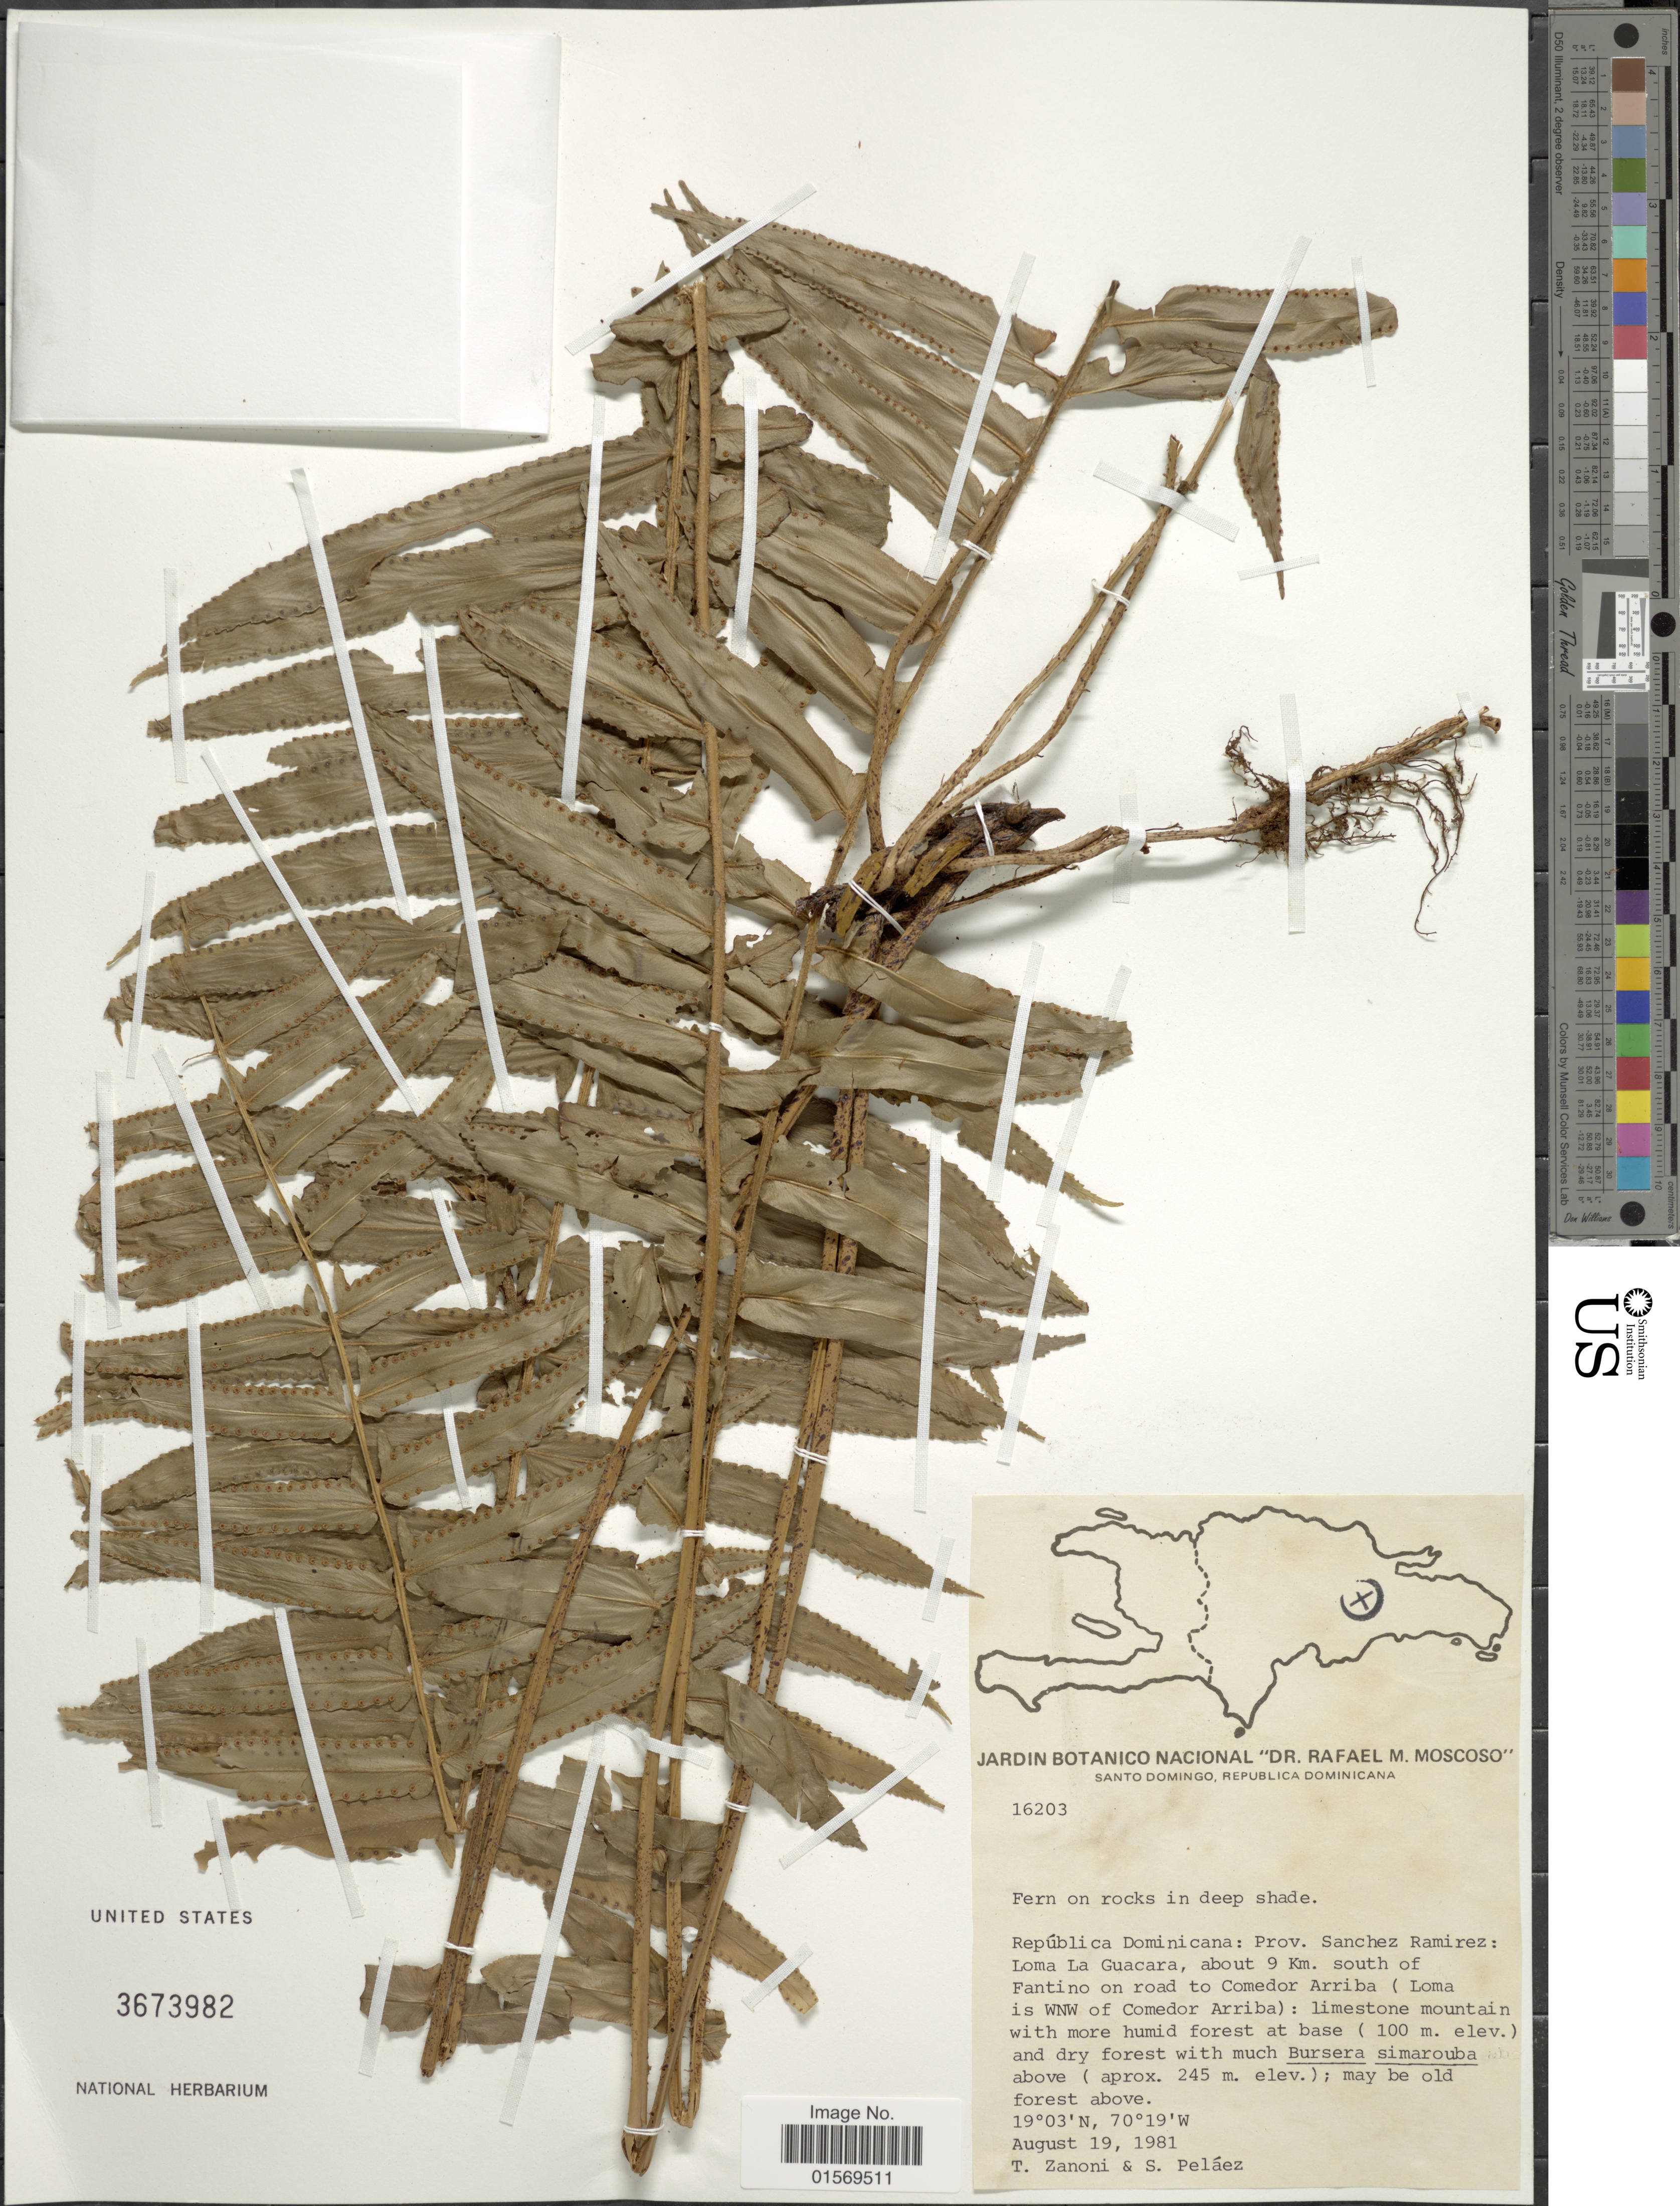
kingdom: Plantae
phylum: Tracheophyta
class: Polypodiopsida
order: Polypodiales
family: Nephrolepidaceae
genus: Nephrolepis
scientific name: Nephrolepis rivularis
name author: (Vahl) Mett. ex Krug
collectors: T. A. Zanoni & S. Pelaez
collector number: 16203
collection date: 1981-08-19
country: Dominican Republic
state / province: Sánchez Ramírez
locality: Republica Dominicana: Prov. Sanchez Ramirez: Loma La Guacara, about 9 Km. south of Fatino on road to Comedor Arriba (Loma is WNW of Comedor Arriba).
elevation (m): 100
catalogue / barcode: US 3673982